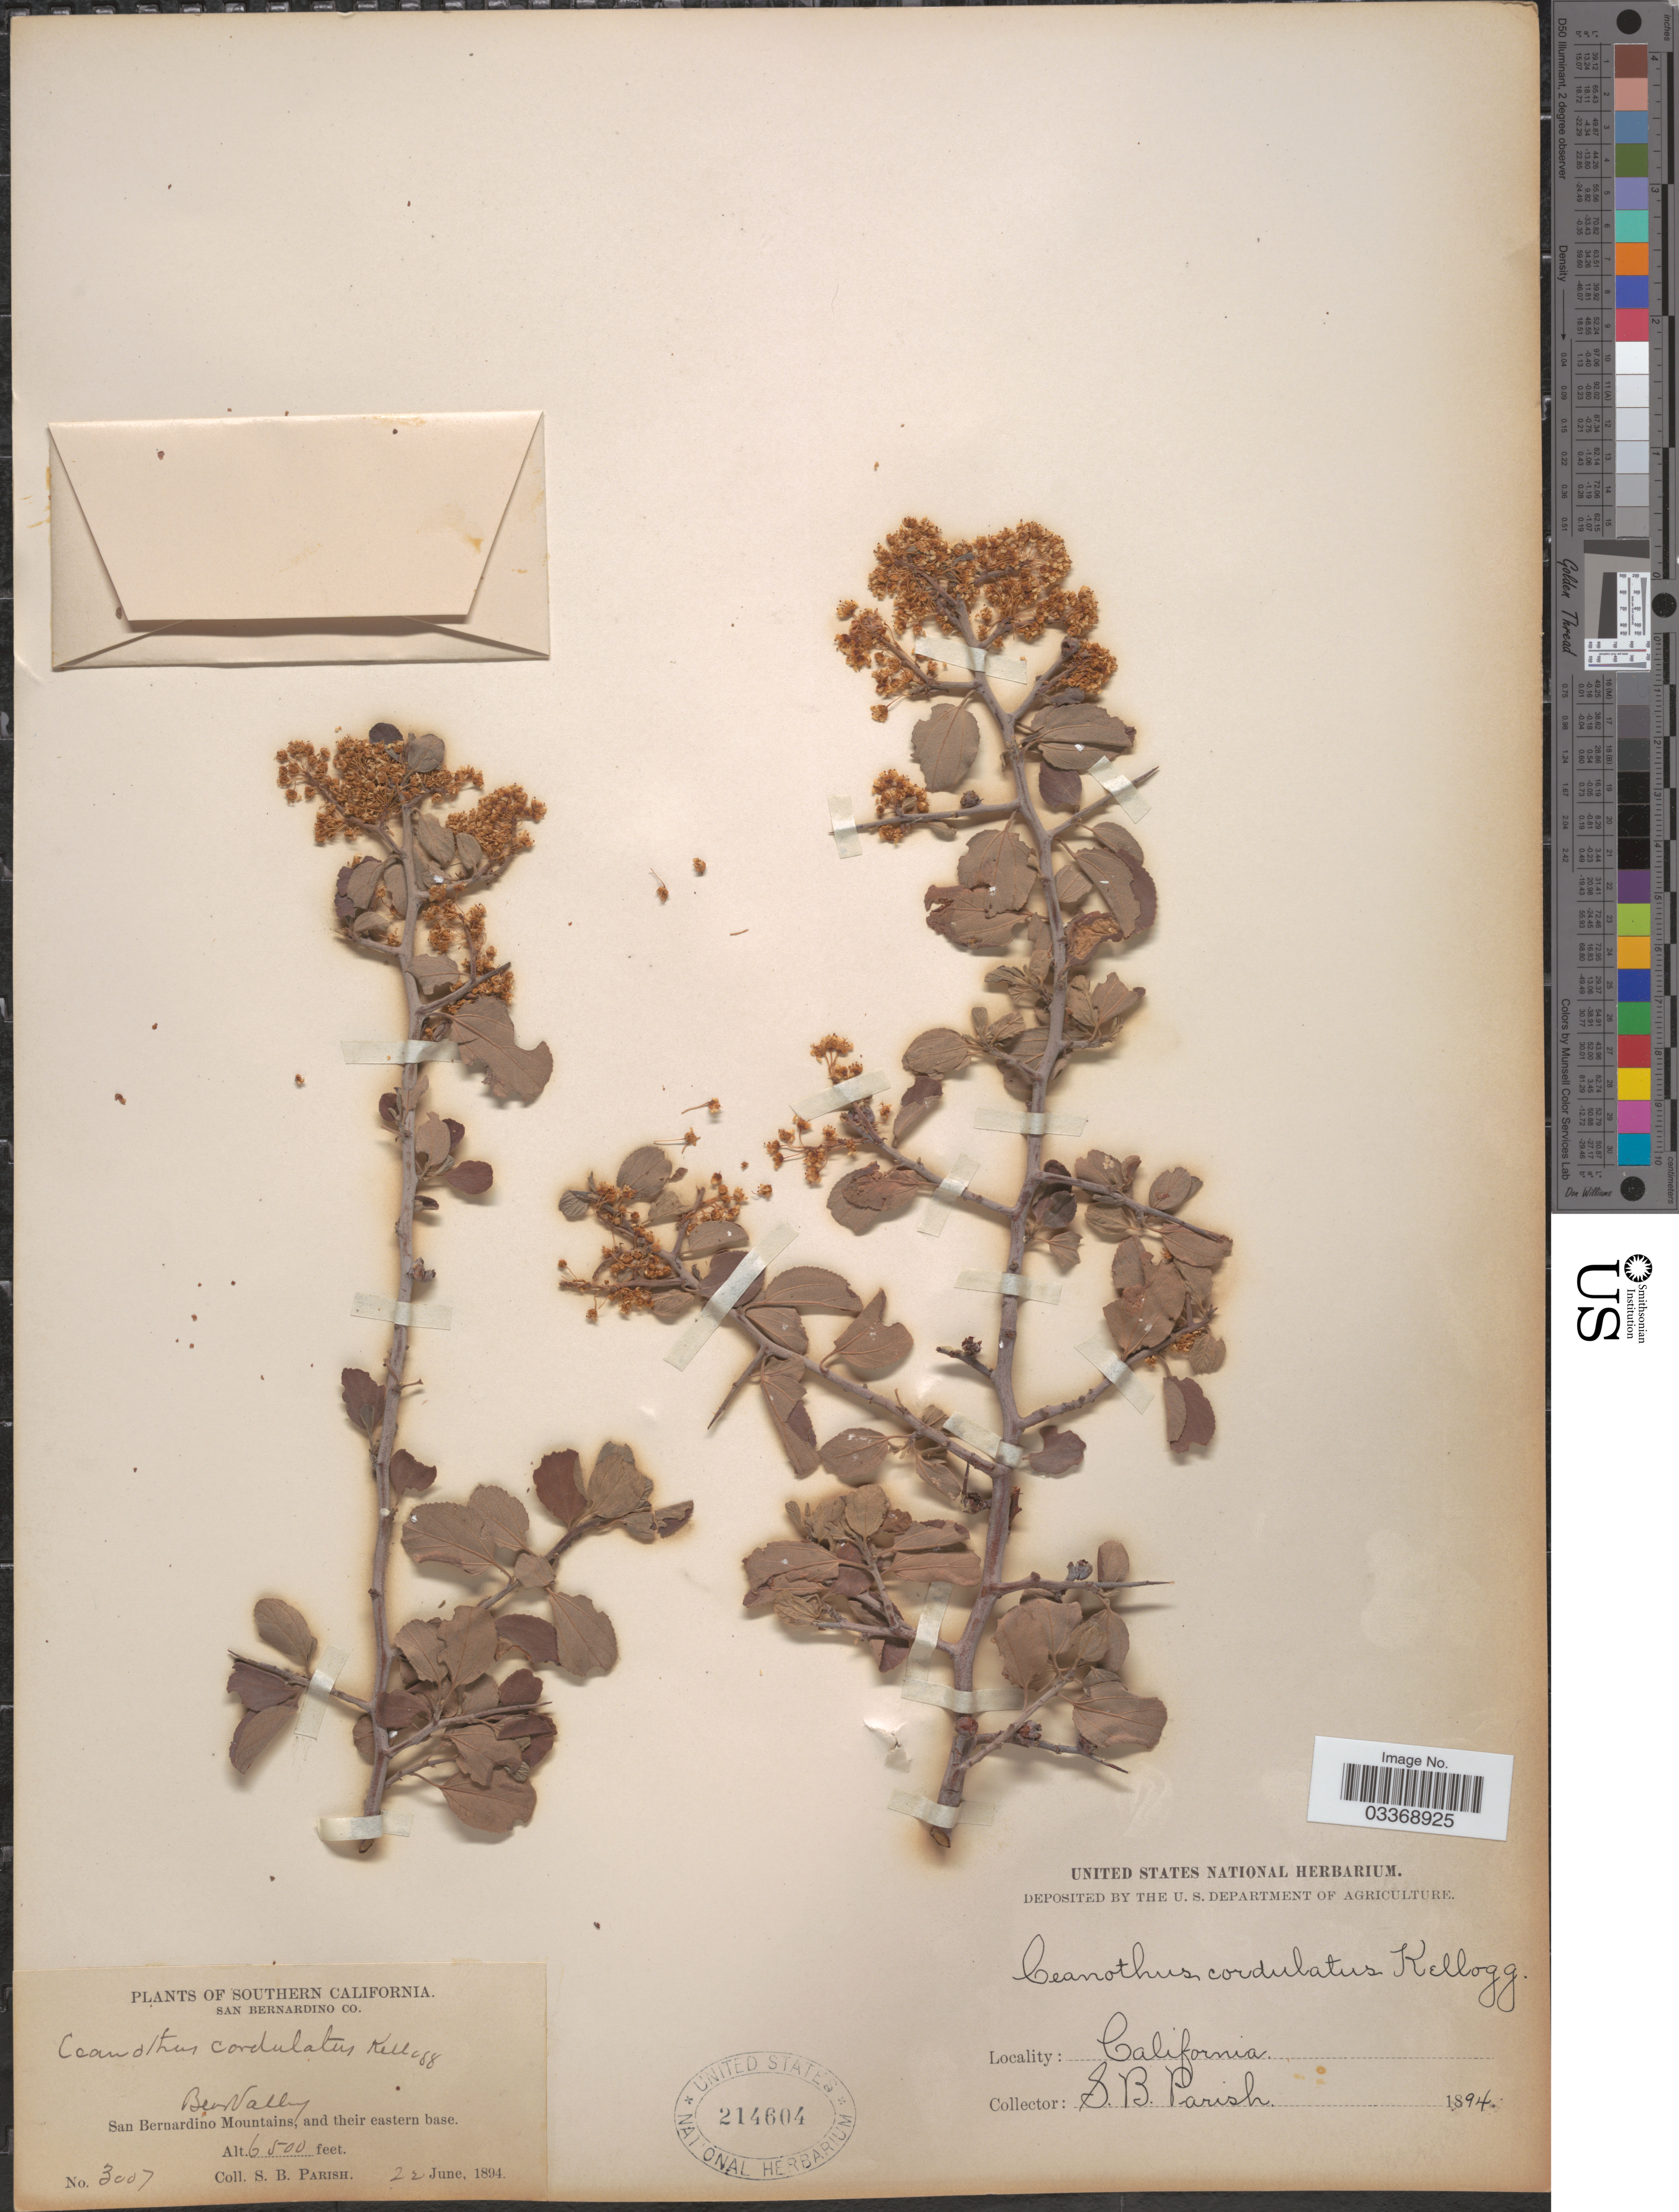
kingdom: Plantae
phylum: Tracheophyta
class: Magnoliopsida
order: Rosales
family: Rhamnaceae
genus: Ceanothus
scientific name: Ceanothus cordulatus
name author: Kellogg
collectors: S. B. Parish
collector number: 3007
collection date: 1894-06-22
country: United States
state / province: California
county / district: San Bernardino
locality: Southern California. San Bernardino Co. Bear Valley. San Bernardino Mountains, and their eastern base.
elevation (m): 1981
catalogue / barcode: US 214604